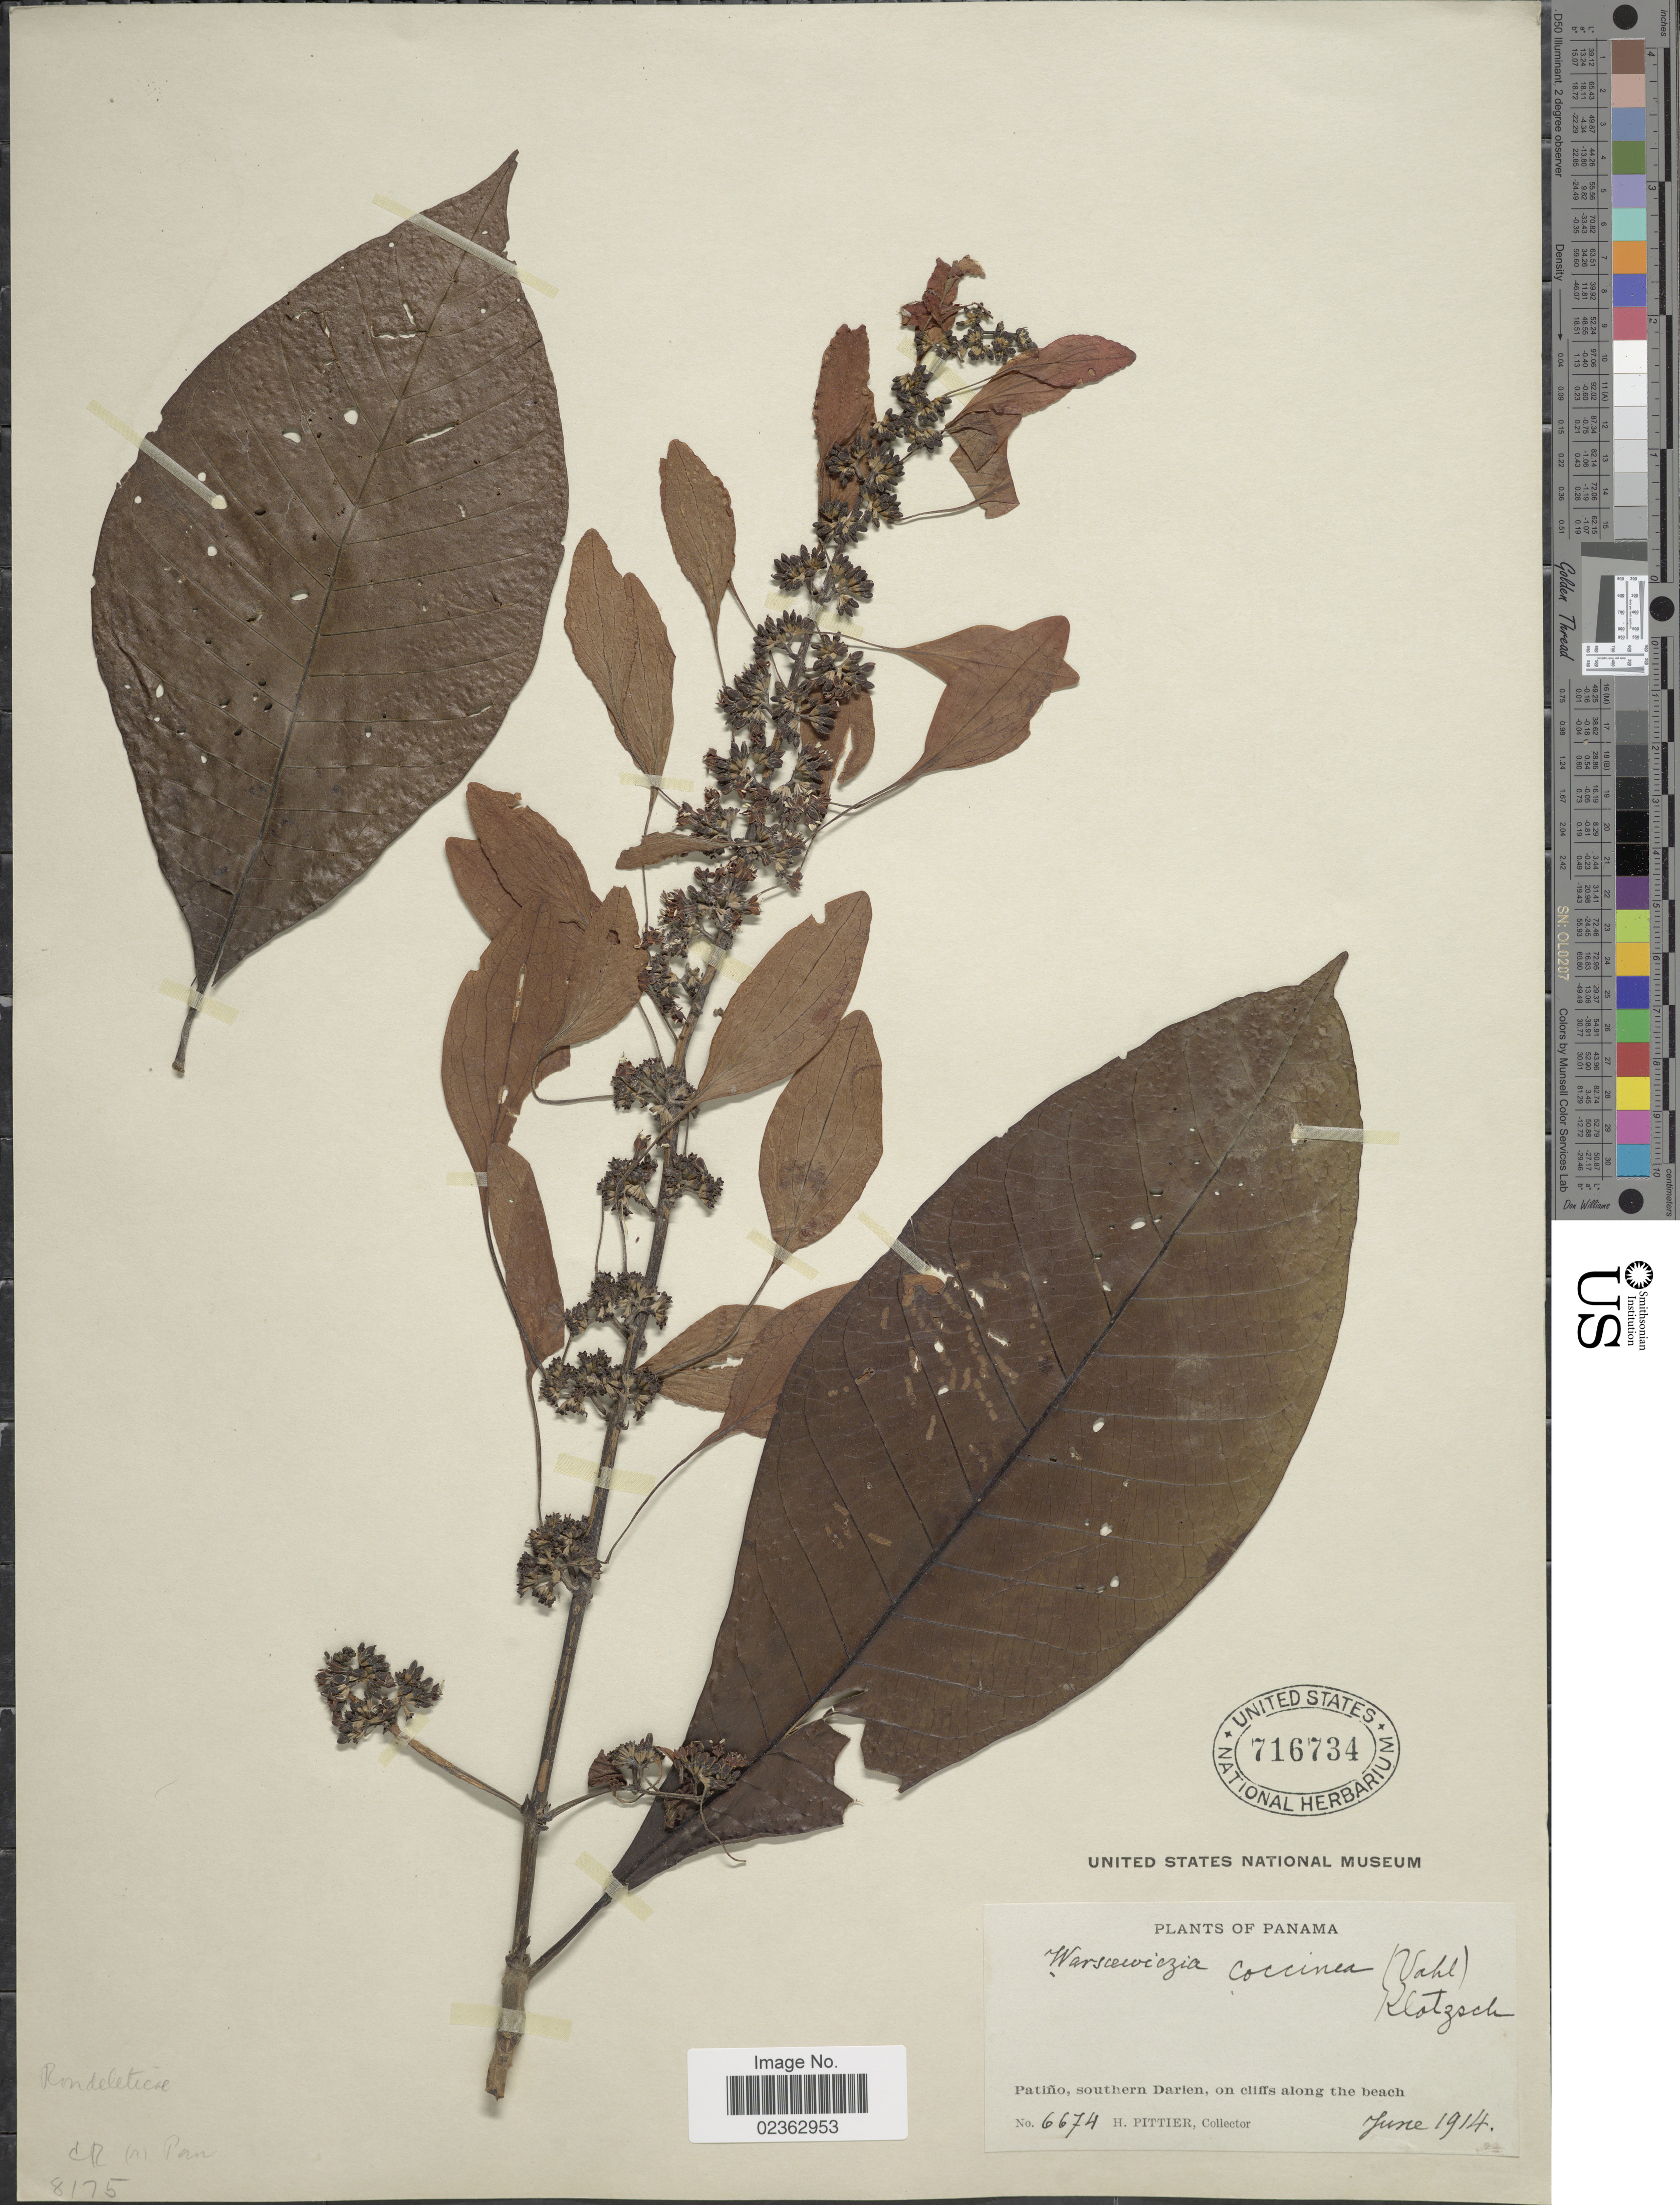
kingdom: Plantae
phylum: Tracheophyta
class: Magnoliopsida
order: Gentianales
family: Rubiaceae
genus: Warszewiczia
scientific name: Warszewiczia coccinea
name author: (Vahl) Klotzsch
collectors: H. F. Pittier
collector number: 6674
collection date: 1914-06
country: Panama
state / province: Darién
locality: Patino, Southern Darien, on cliffs along the beach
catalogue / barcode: US 716734